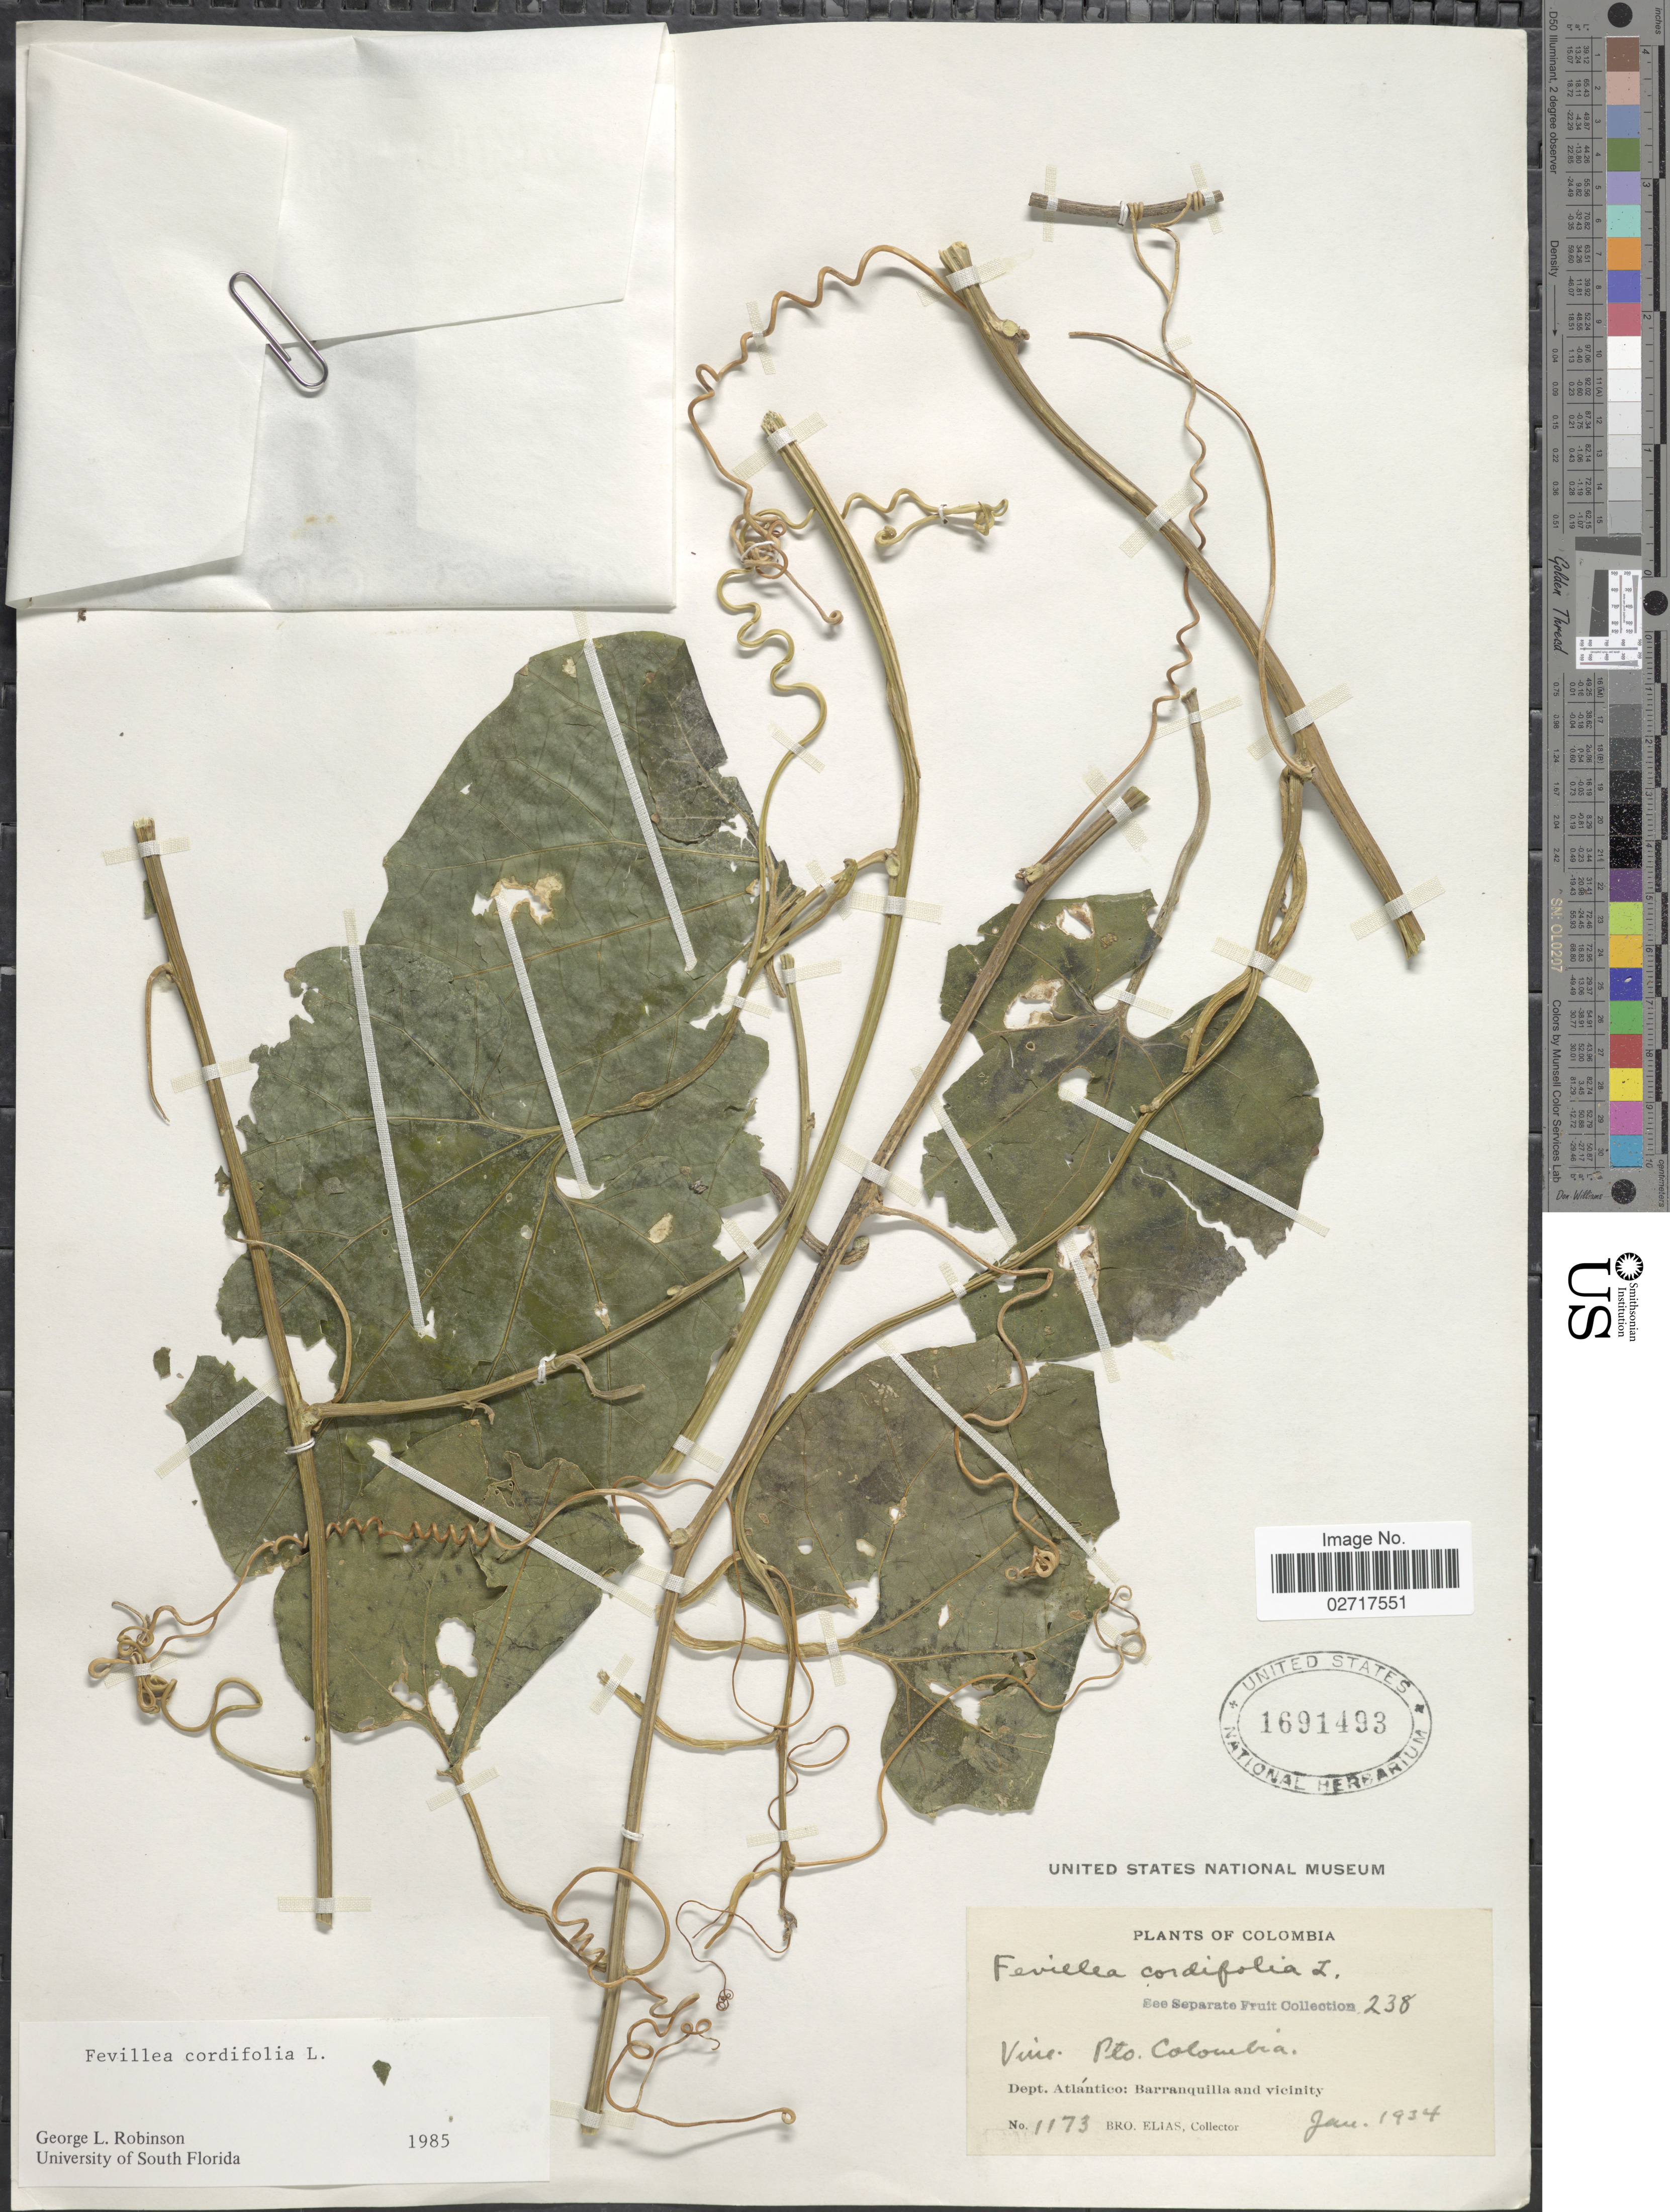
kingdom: Plantae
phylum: Tracheophyta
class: Magnoliopsida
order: Cucurbitales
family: Cucurbitaceae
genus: Fevillea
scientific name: Fevillea cordifolia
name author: L.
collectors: Bro. Elias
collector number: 1173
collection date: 1934-01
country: Colombia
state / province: Atlántico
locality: Pto. Colombia, Dept. Atlantico: Barranquilla and vicinity